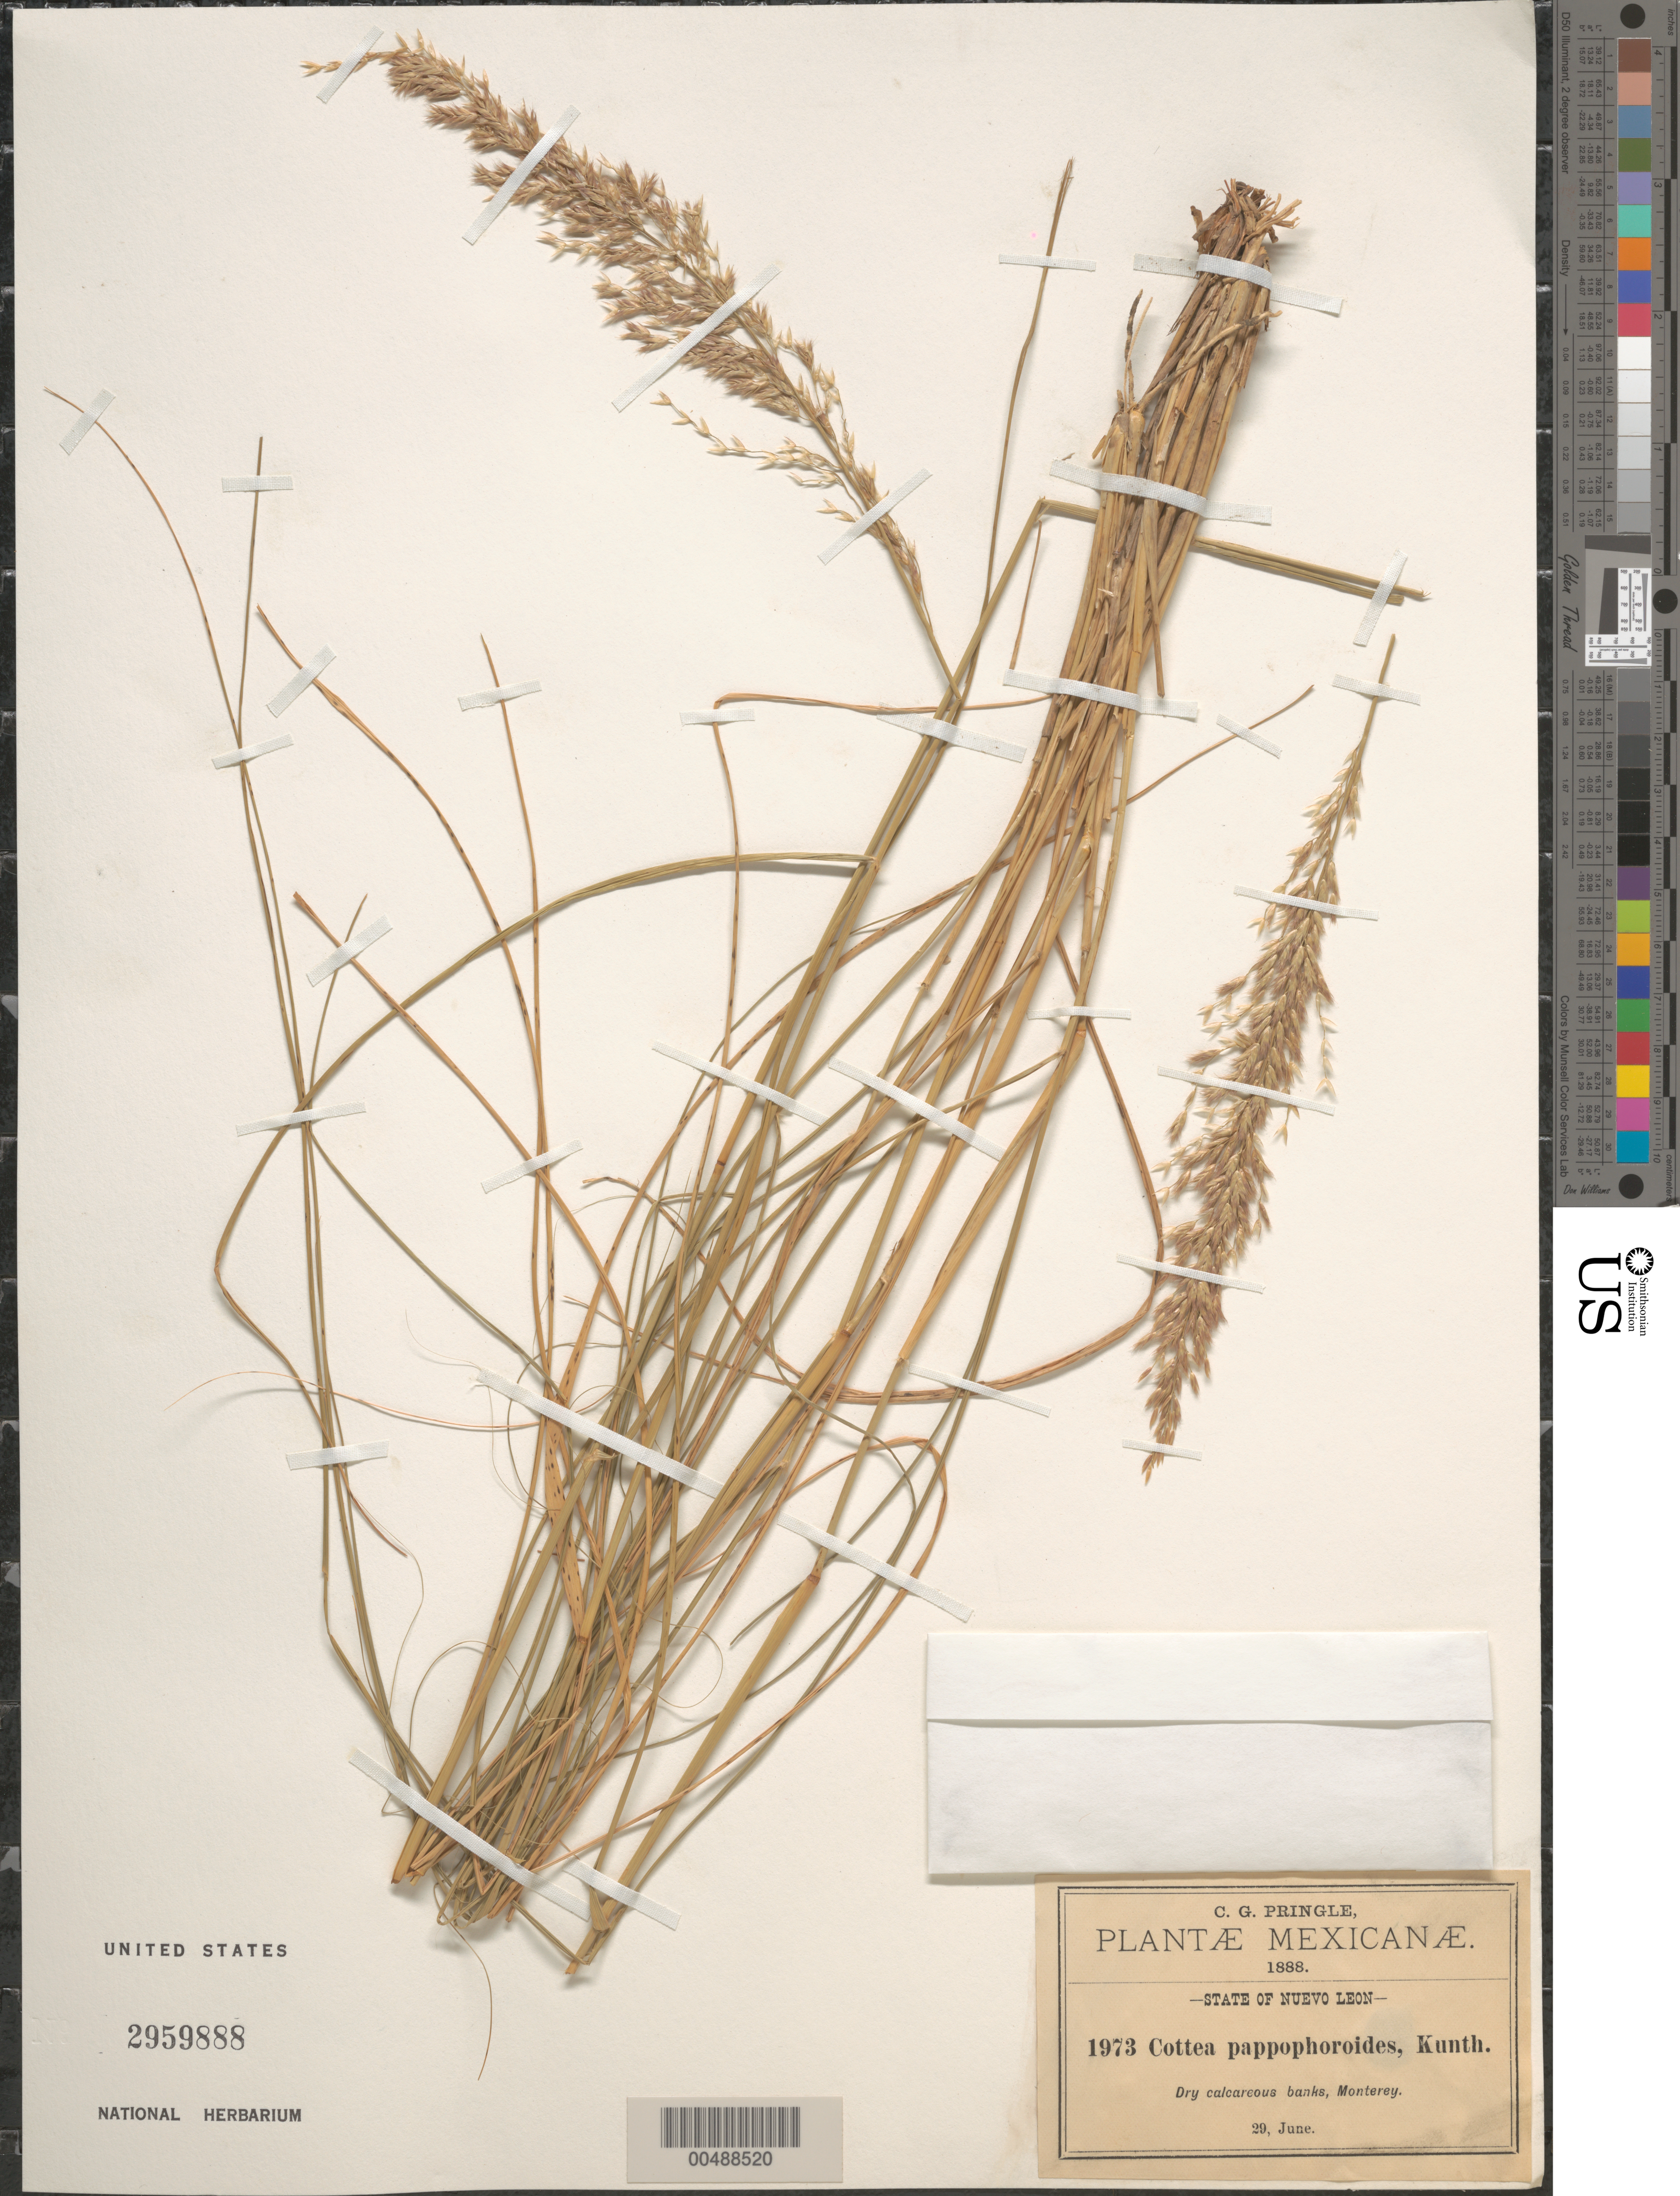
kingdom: Plantae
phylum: Tracheophyta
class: Liliopsida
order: Poales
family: Poaceae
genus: Cottea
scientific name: Cottea pappophoroides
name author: Kunth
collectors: C. G. Pringle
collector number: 1973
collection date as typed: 29 Jun 1888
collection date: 1888-06-29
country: Mexico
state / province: Nuevo León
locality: Monterey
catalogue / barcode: US 2959888